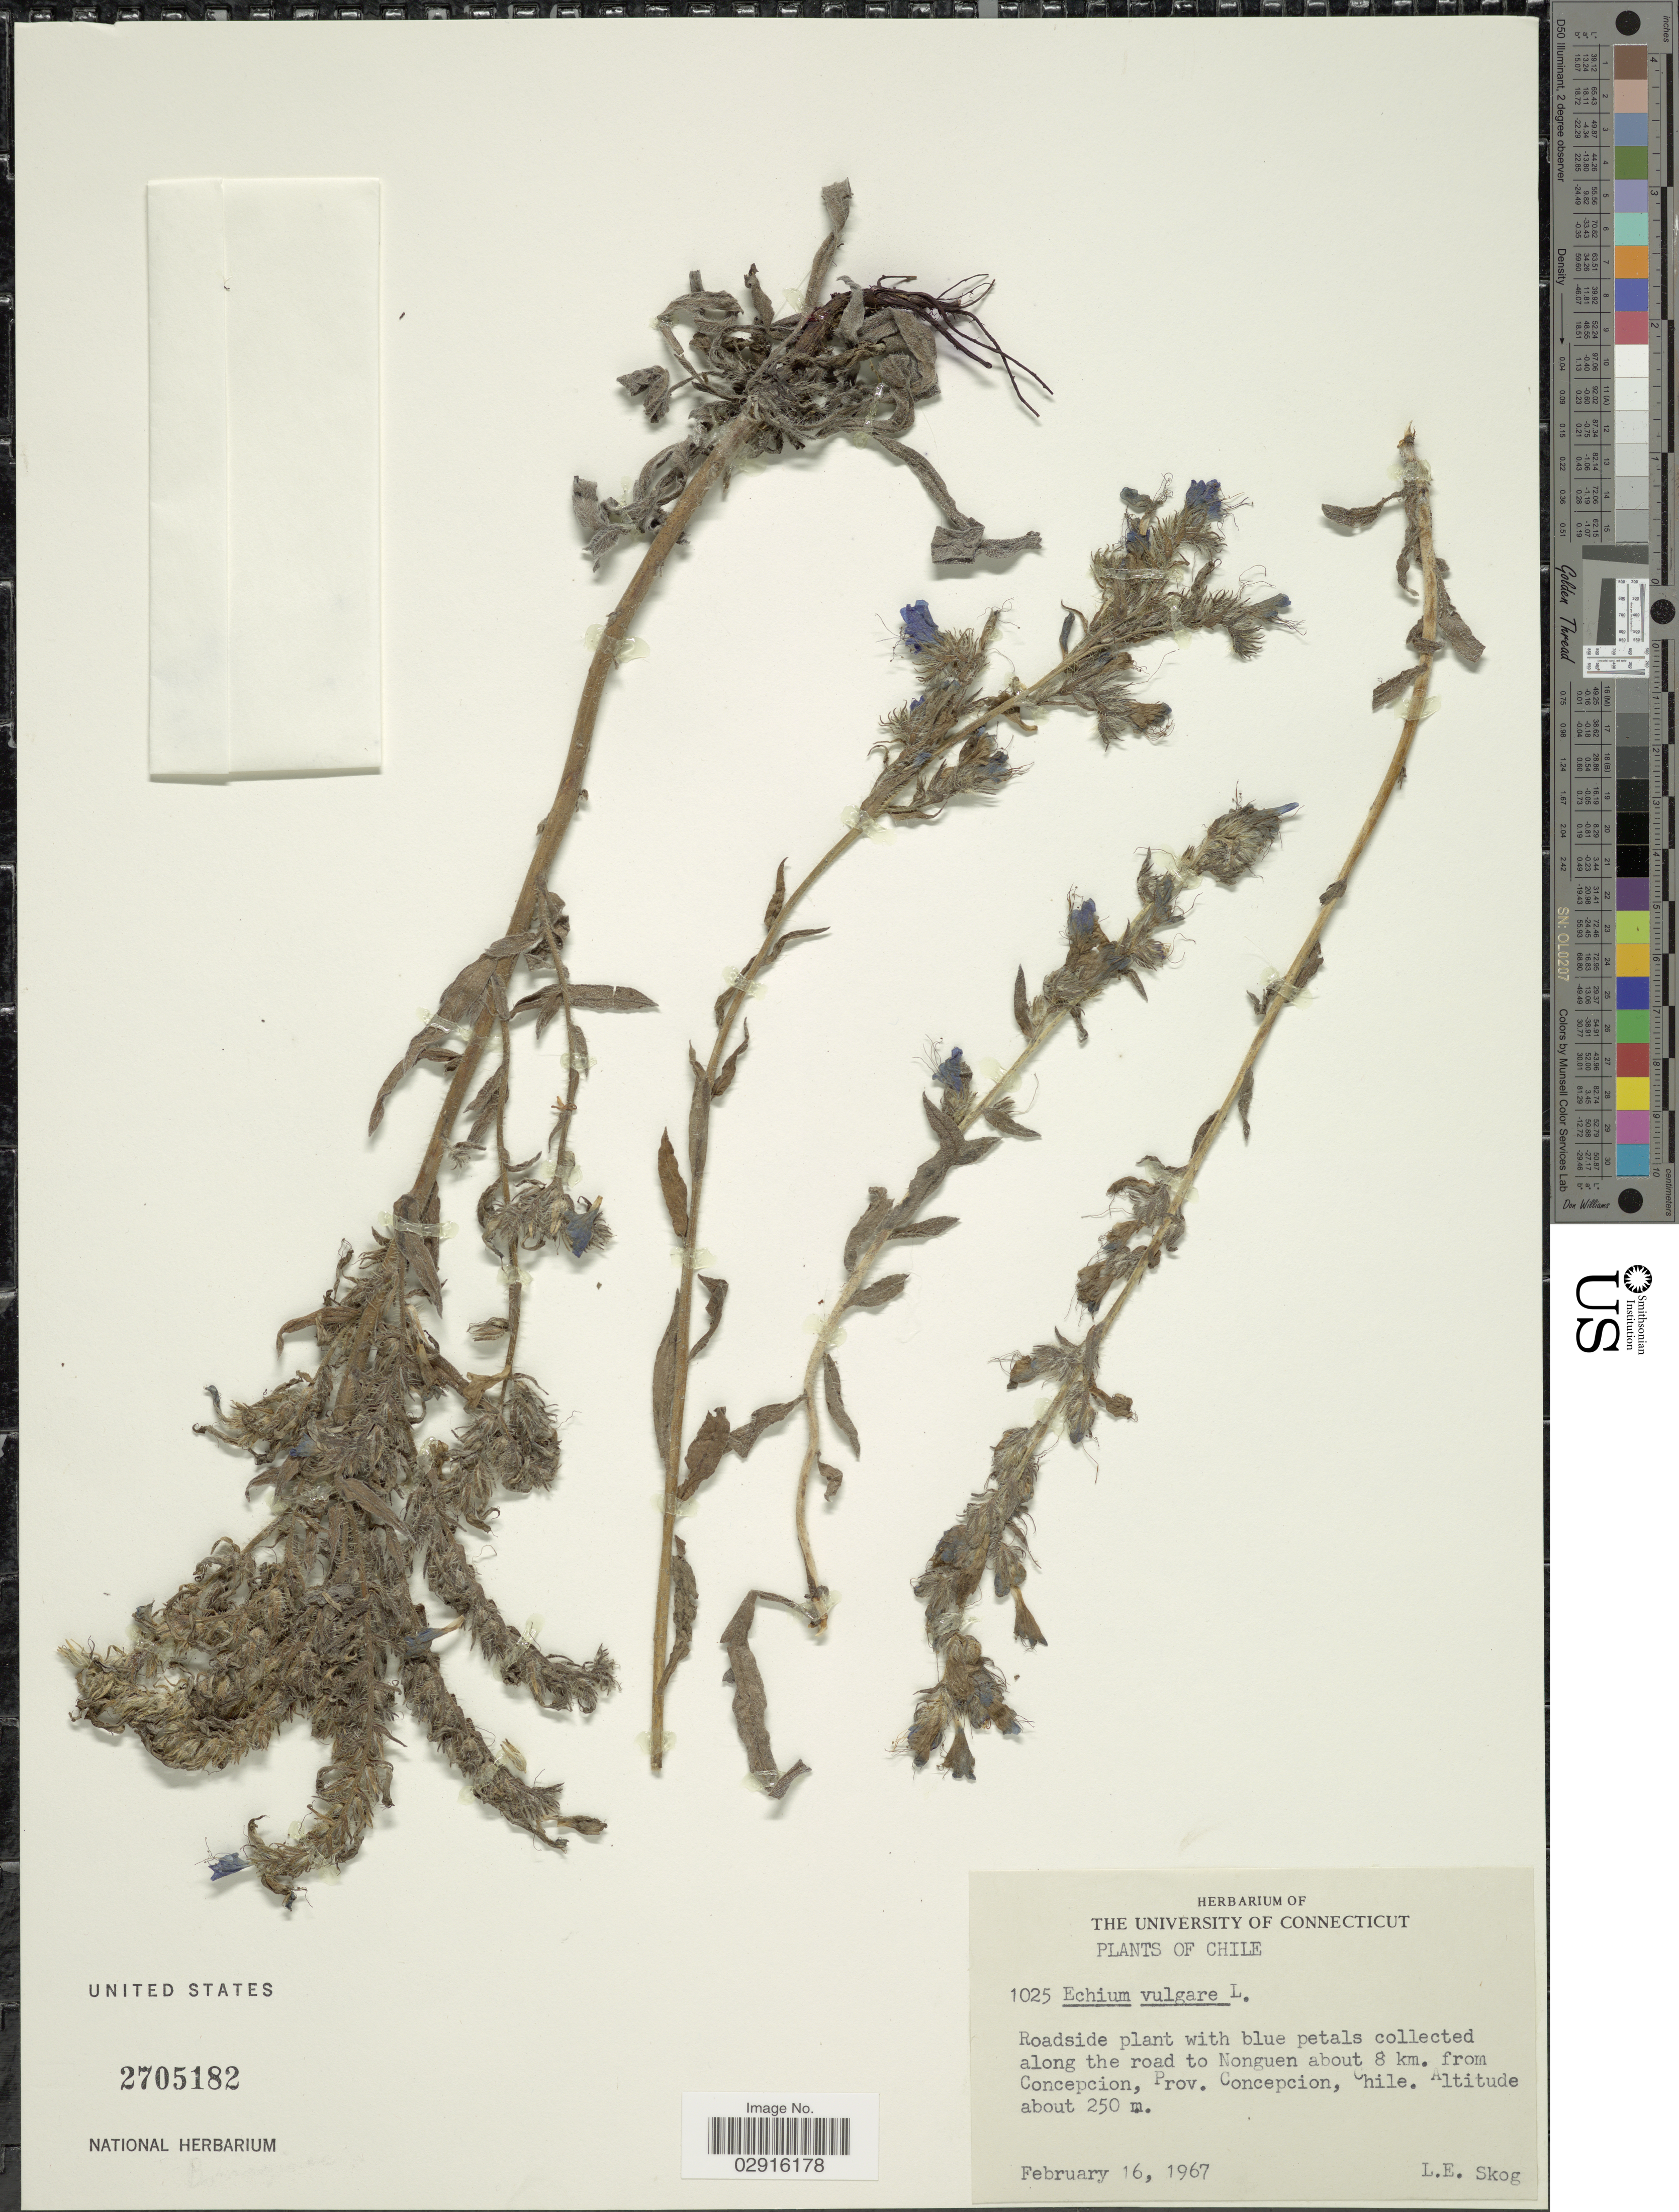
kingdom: Plantae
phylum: Tracheophyta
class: Magnoliopsida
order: Boraginales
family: Boraginaceae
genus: Echium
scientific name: Echium vulgare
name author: L.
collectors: L. E. Skog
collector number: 1025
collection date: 1967-02-16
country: Paraguay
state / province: Concepcion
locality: Roadside plant with blue petals collected along the road to Nonguen about 8 km. from Concepcion, Prov. Concepcion, Chile.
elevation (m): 250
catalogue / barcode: US 2705182